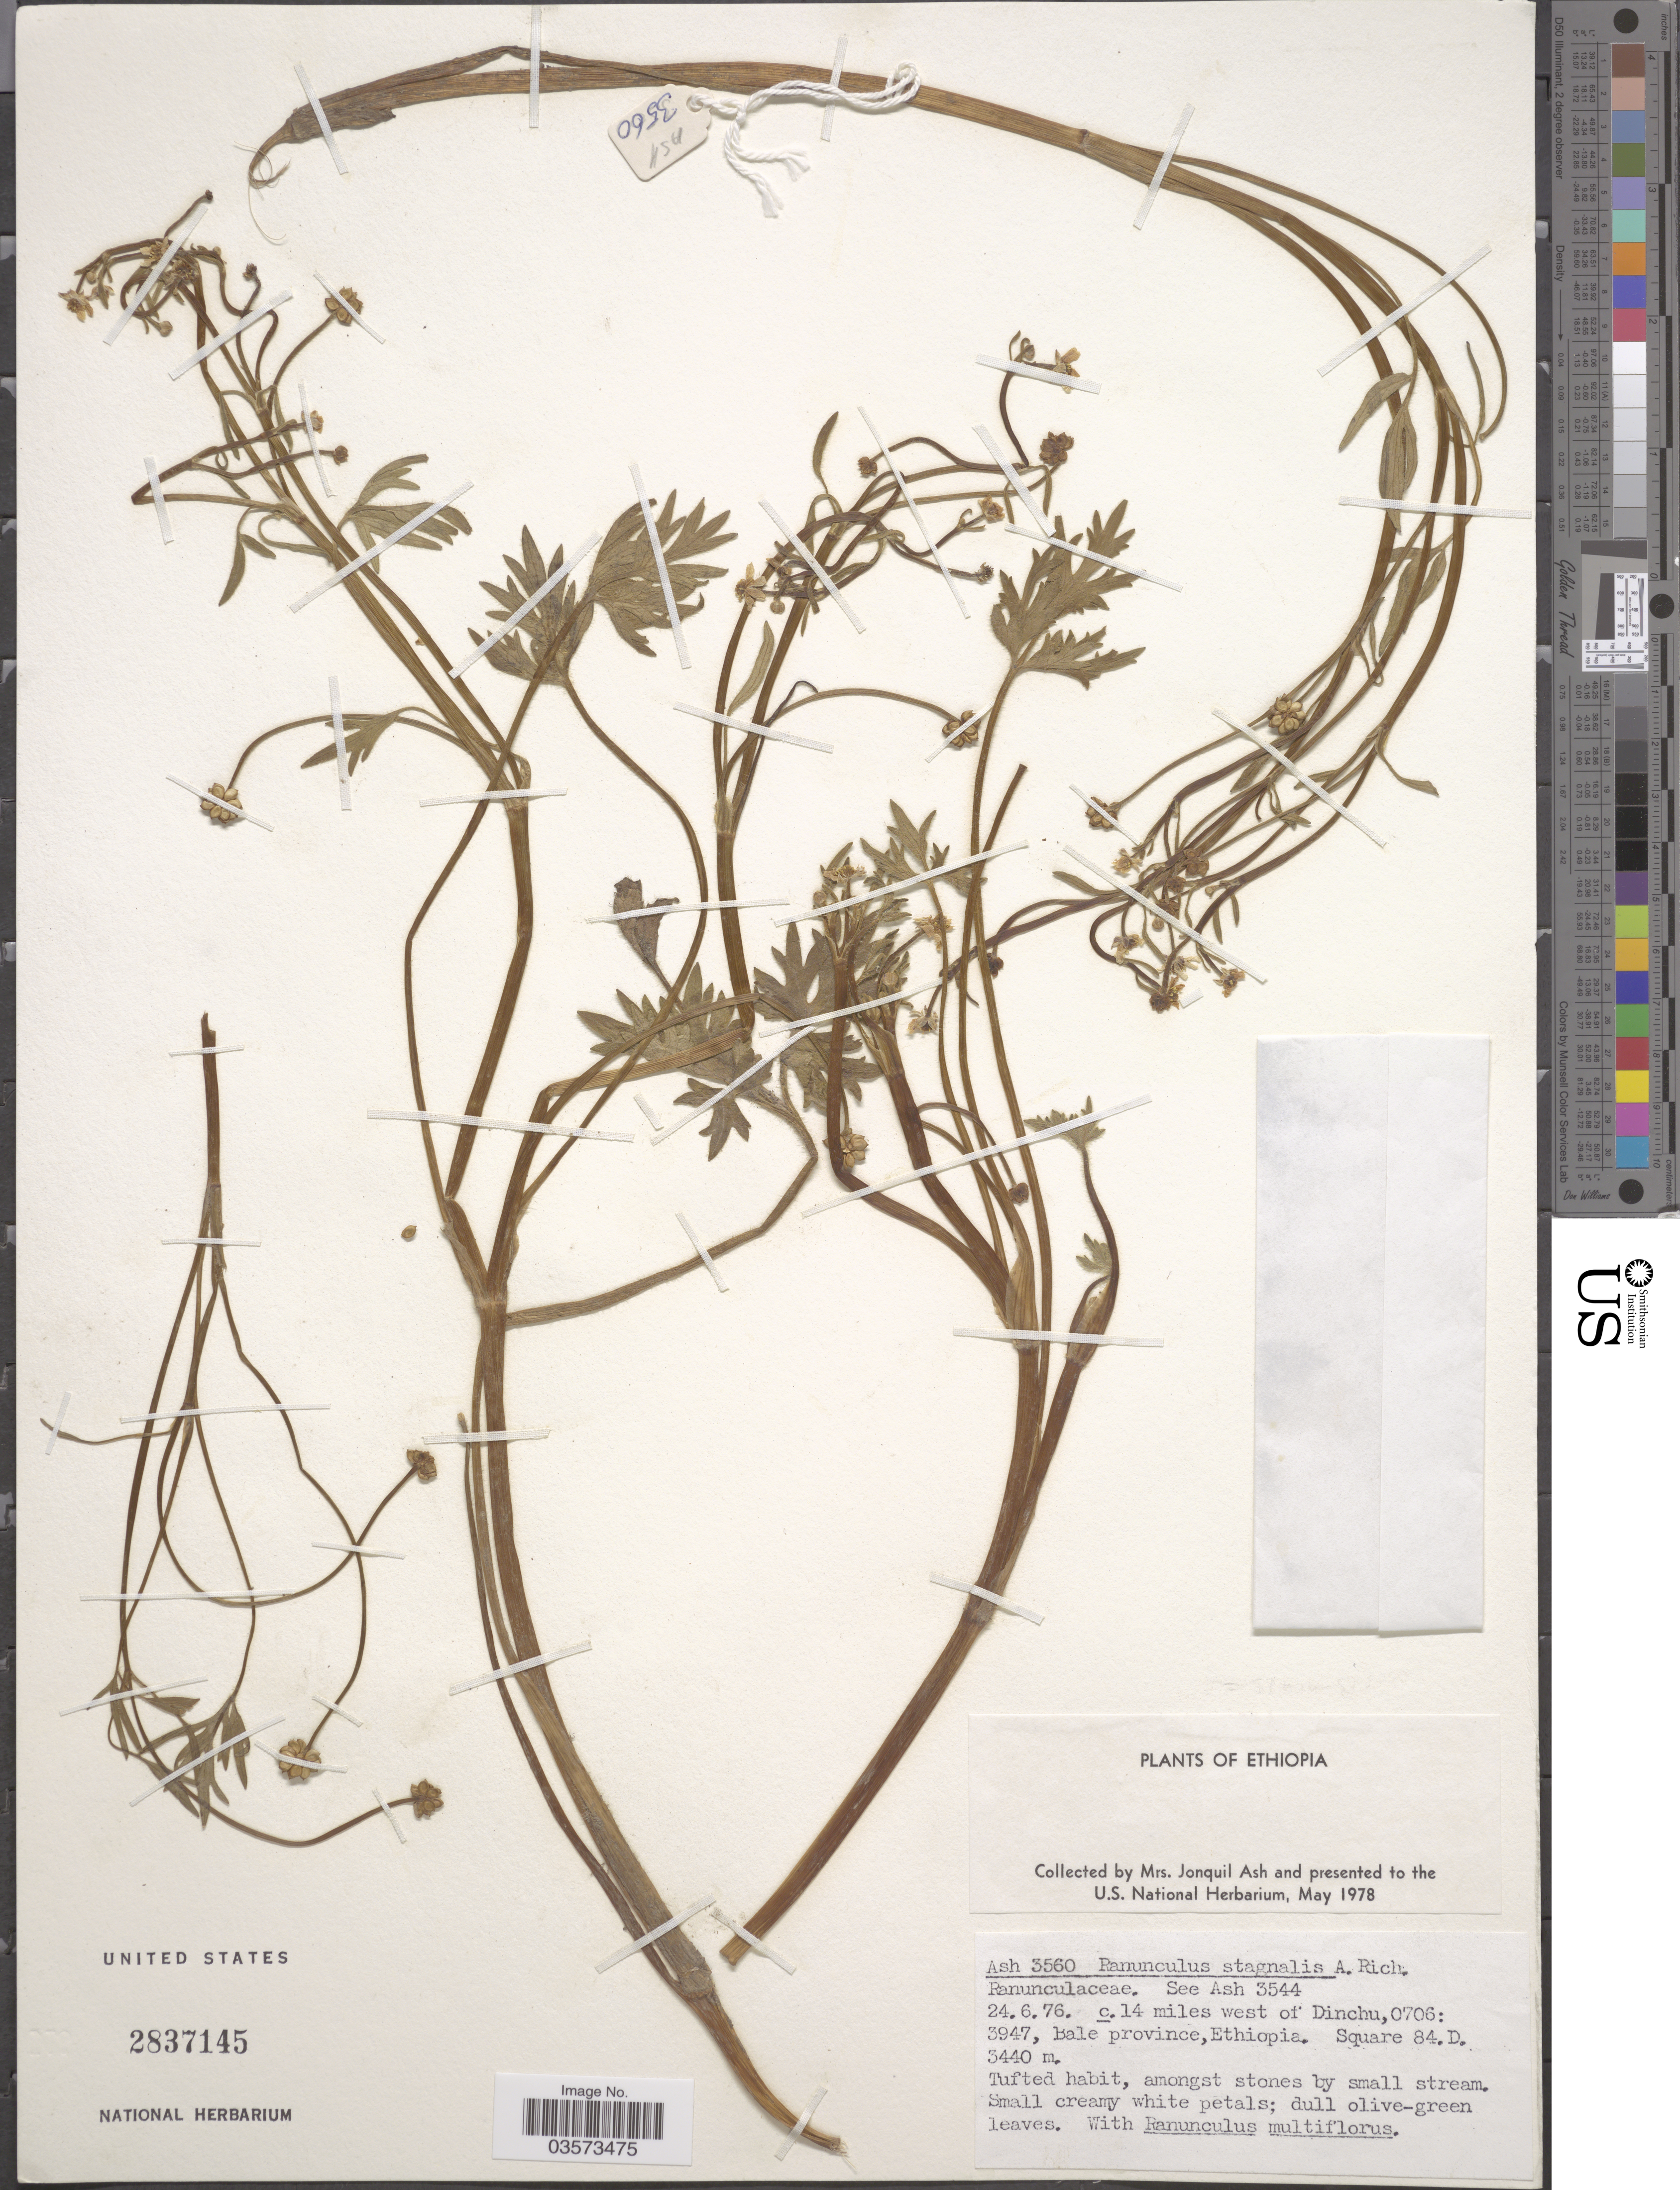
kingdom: Plantae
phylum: Tracheophyta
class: Magnoliopsida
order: Ranunculales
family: Ranunculaceae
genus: Ranunculus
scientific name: Ranunculus stagnalis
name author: Hochst. ex A. Rich.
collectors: J. Ash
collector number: Ash3560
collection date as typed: Transcribed d/m/y: 24/6/76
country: Ethiopia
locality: C. 14 miles west of Dinchu. Bale province. Square 84.D.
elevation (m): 3440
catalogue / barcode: US 2837145